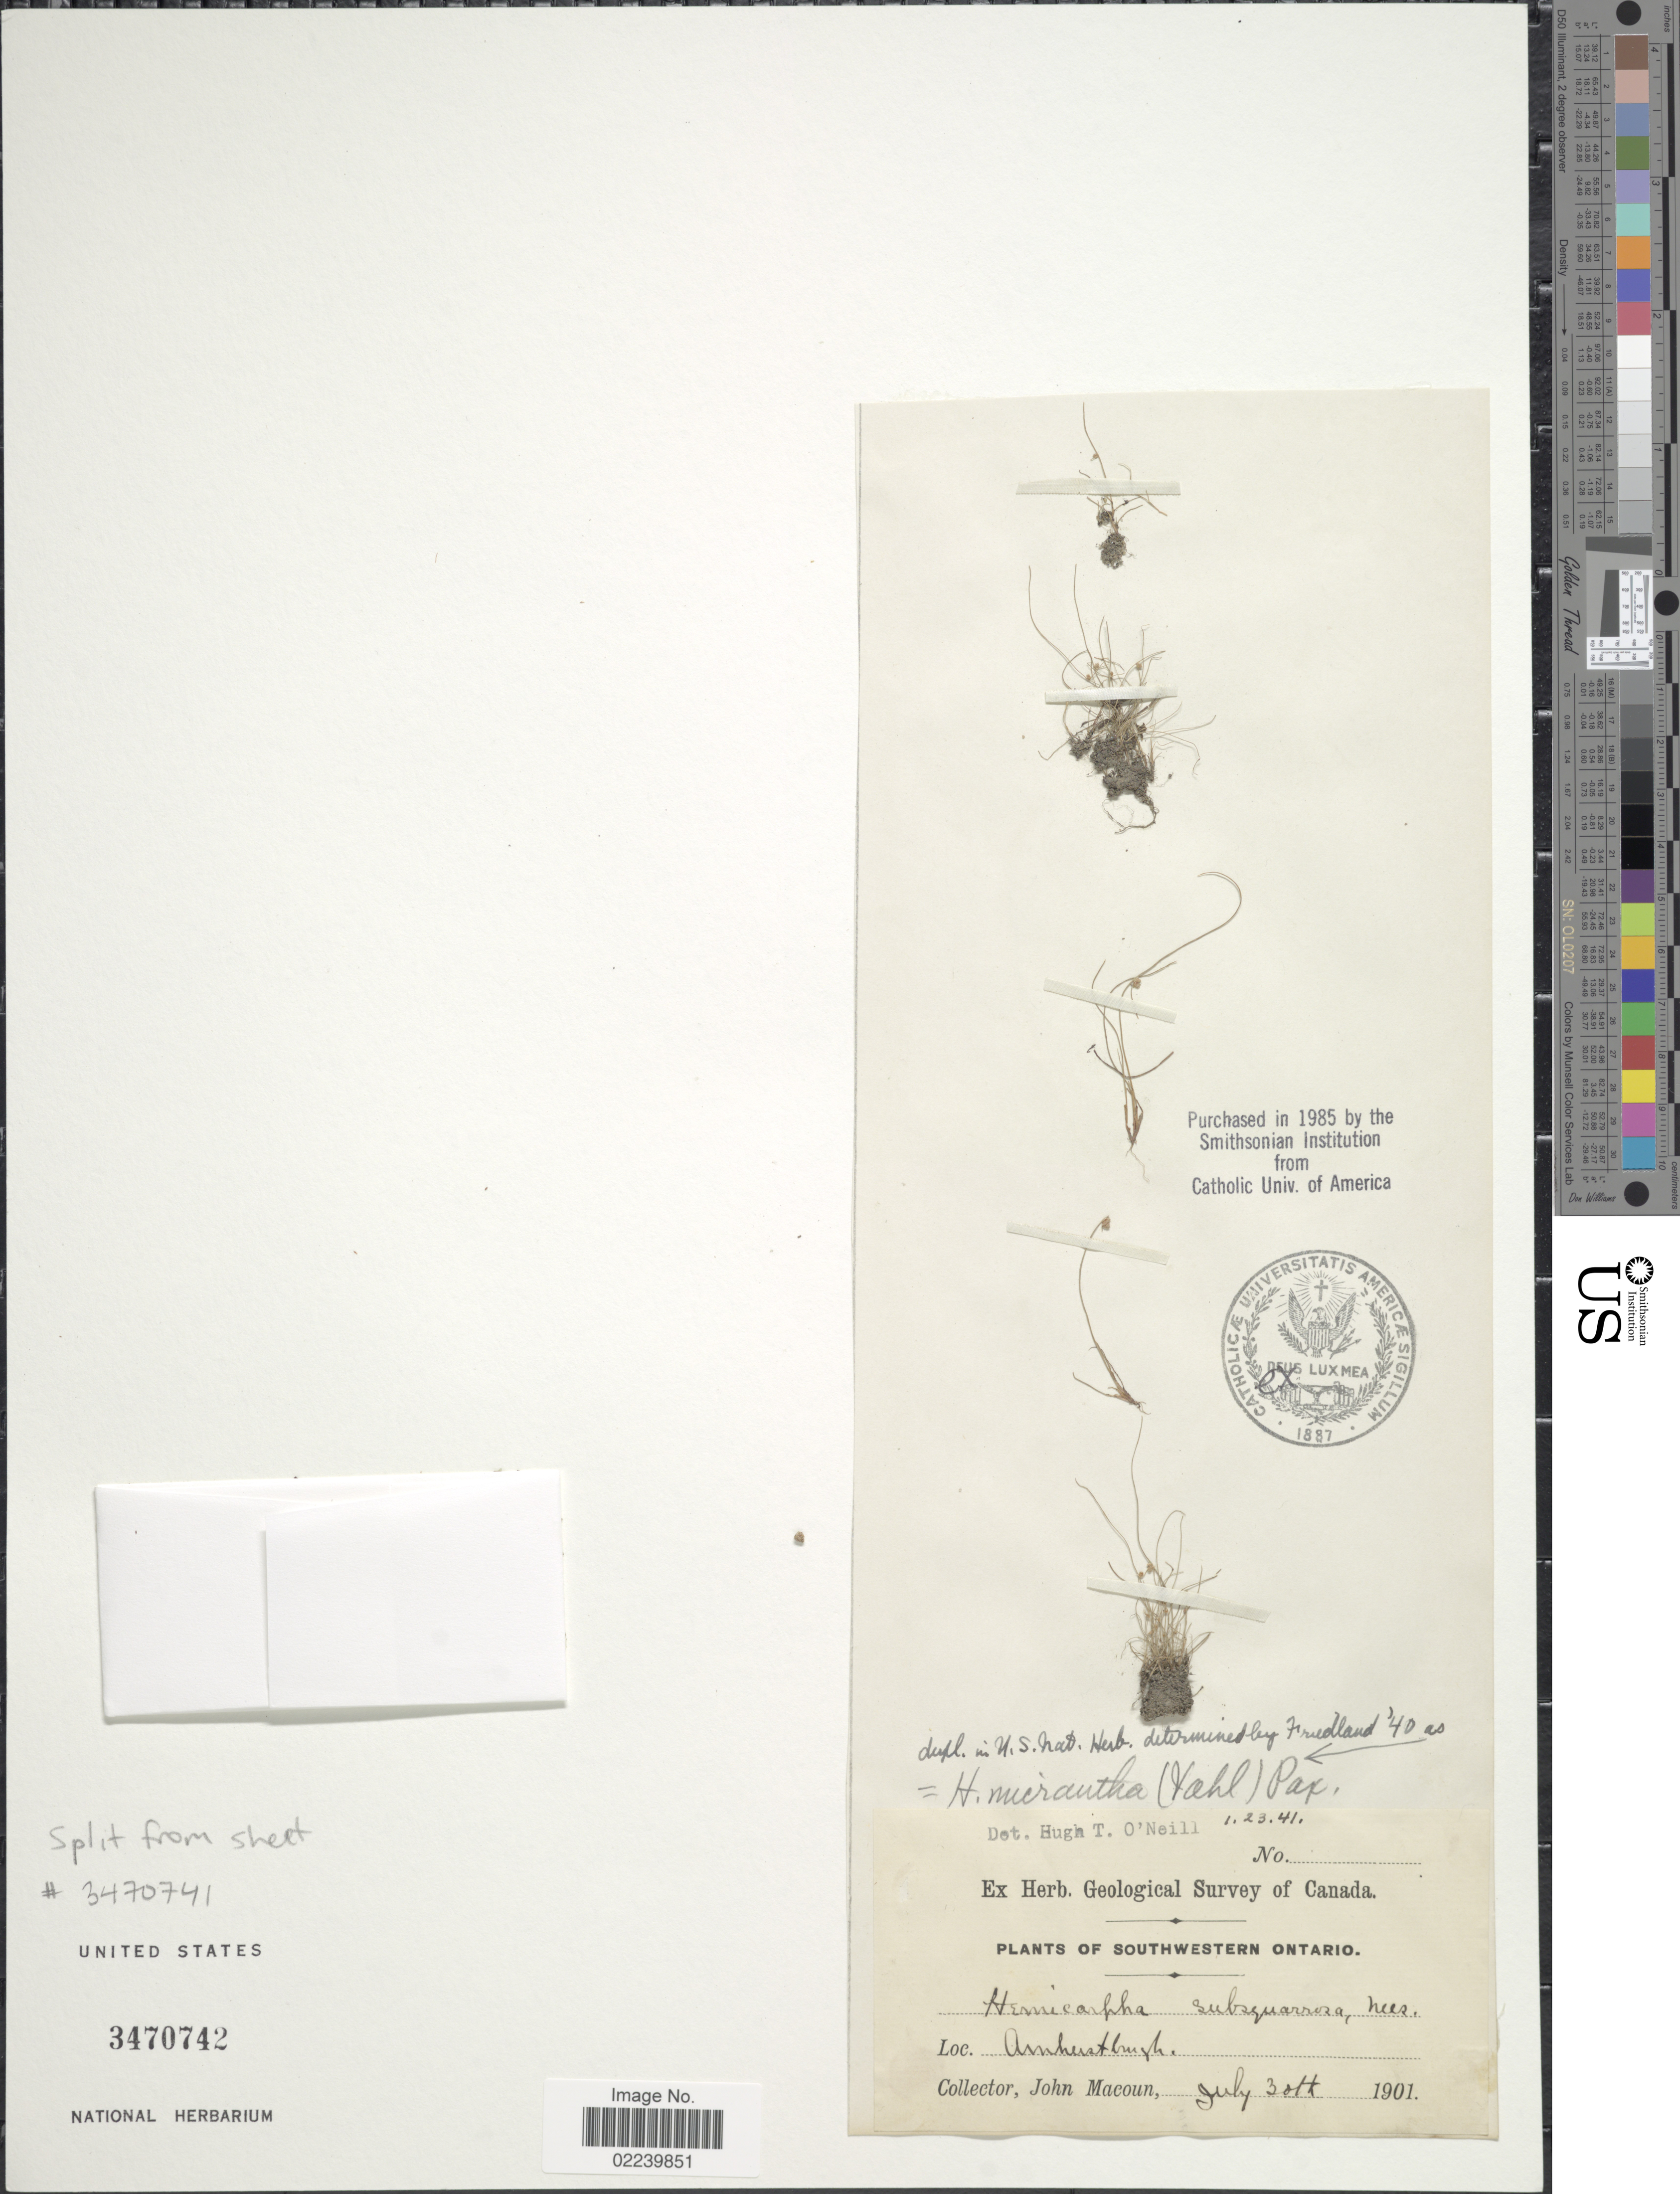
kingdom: Plantae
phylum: Tracheophyta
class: Liliopsida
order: Poales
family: Cyperaceae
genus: Cyperus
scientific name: Cyperus subsquarrosus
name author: (Muhl.) Bauters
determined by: Strong, M. T., (US), Smithsonian Institution - National Museum of Natural History (UNITED STATES)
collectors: J. Macoun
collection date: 1901-07-30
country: Canada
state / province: Ontario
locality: Southwestern Ontario, Amherstbrugh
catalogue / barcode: US 3470742